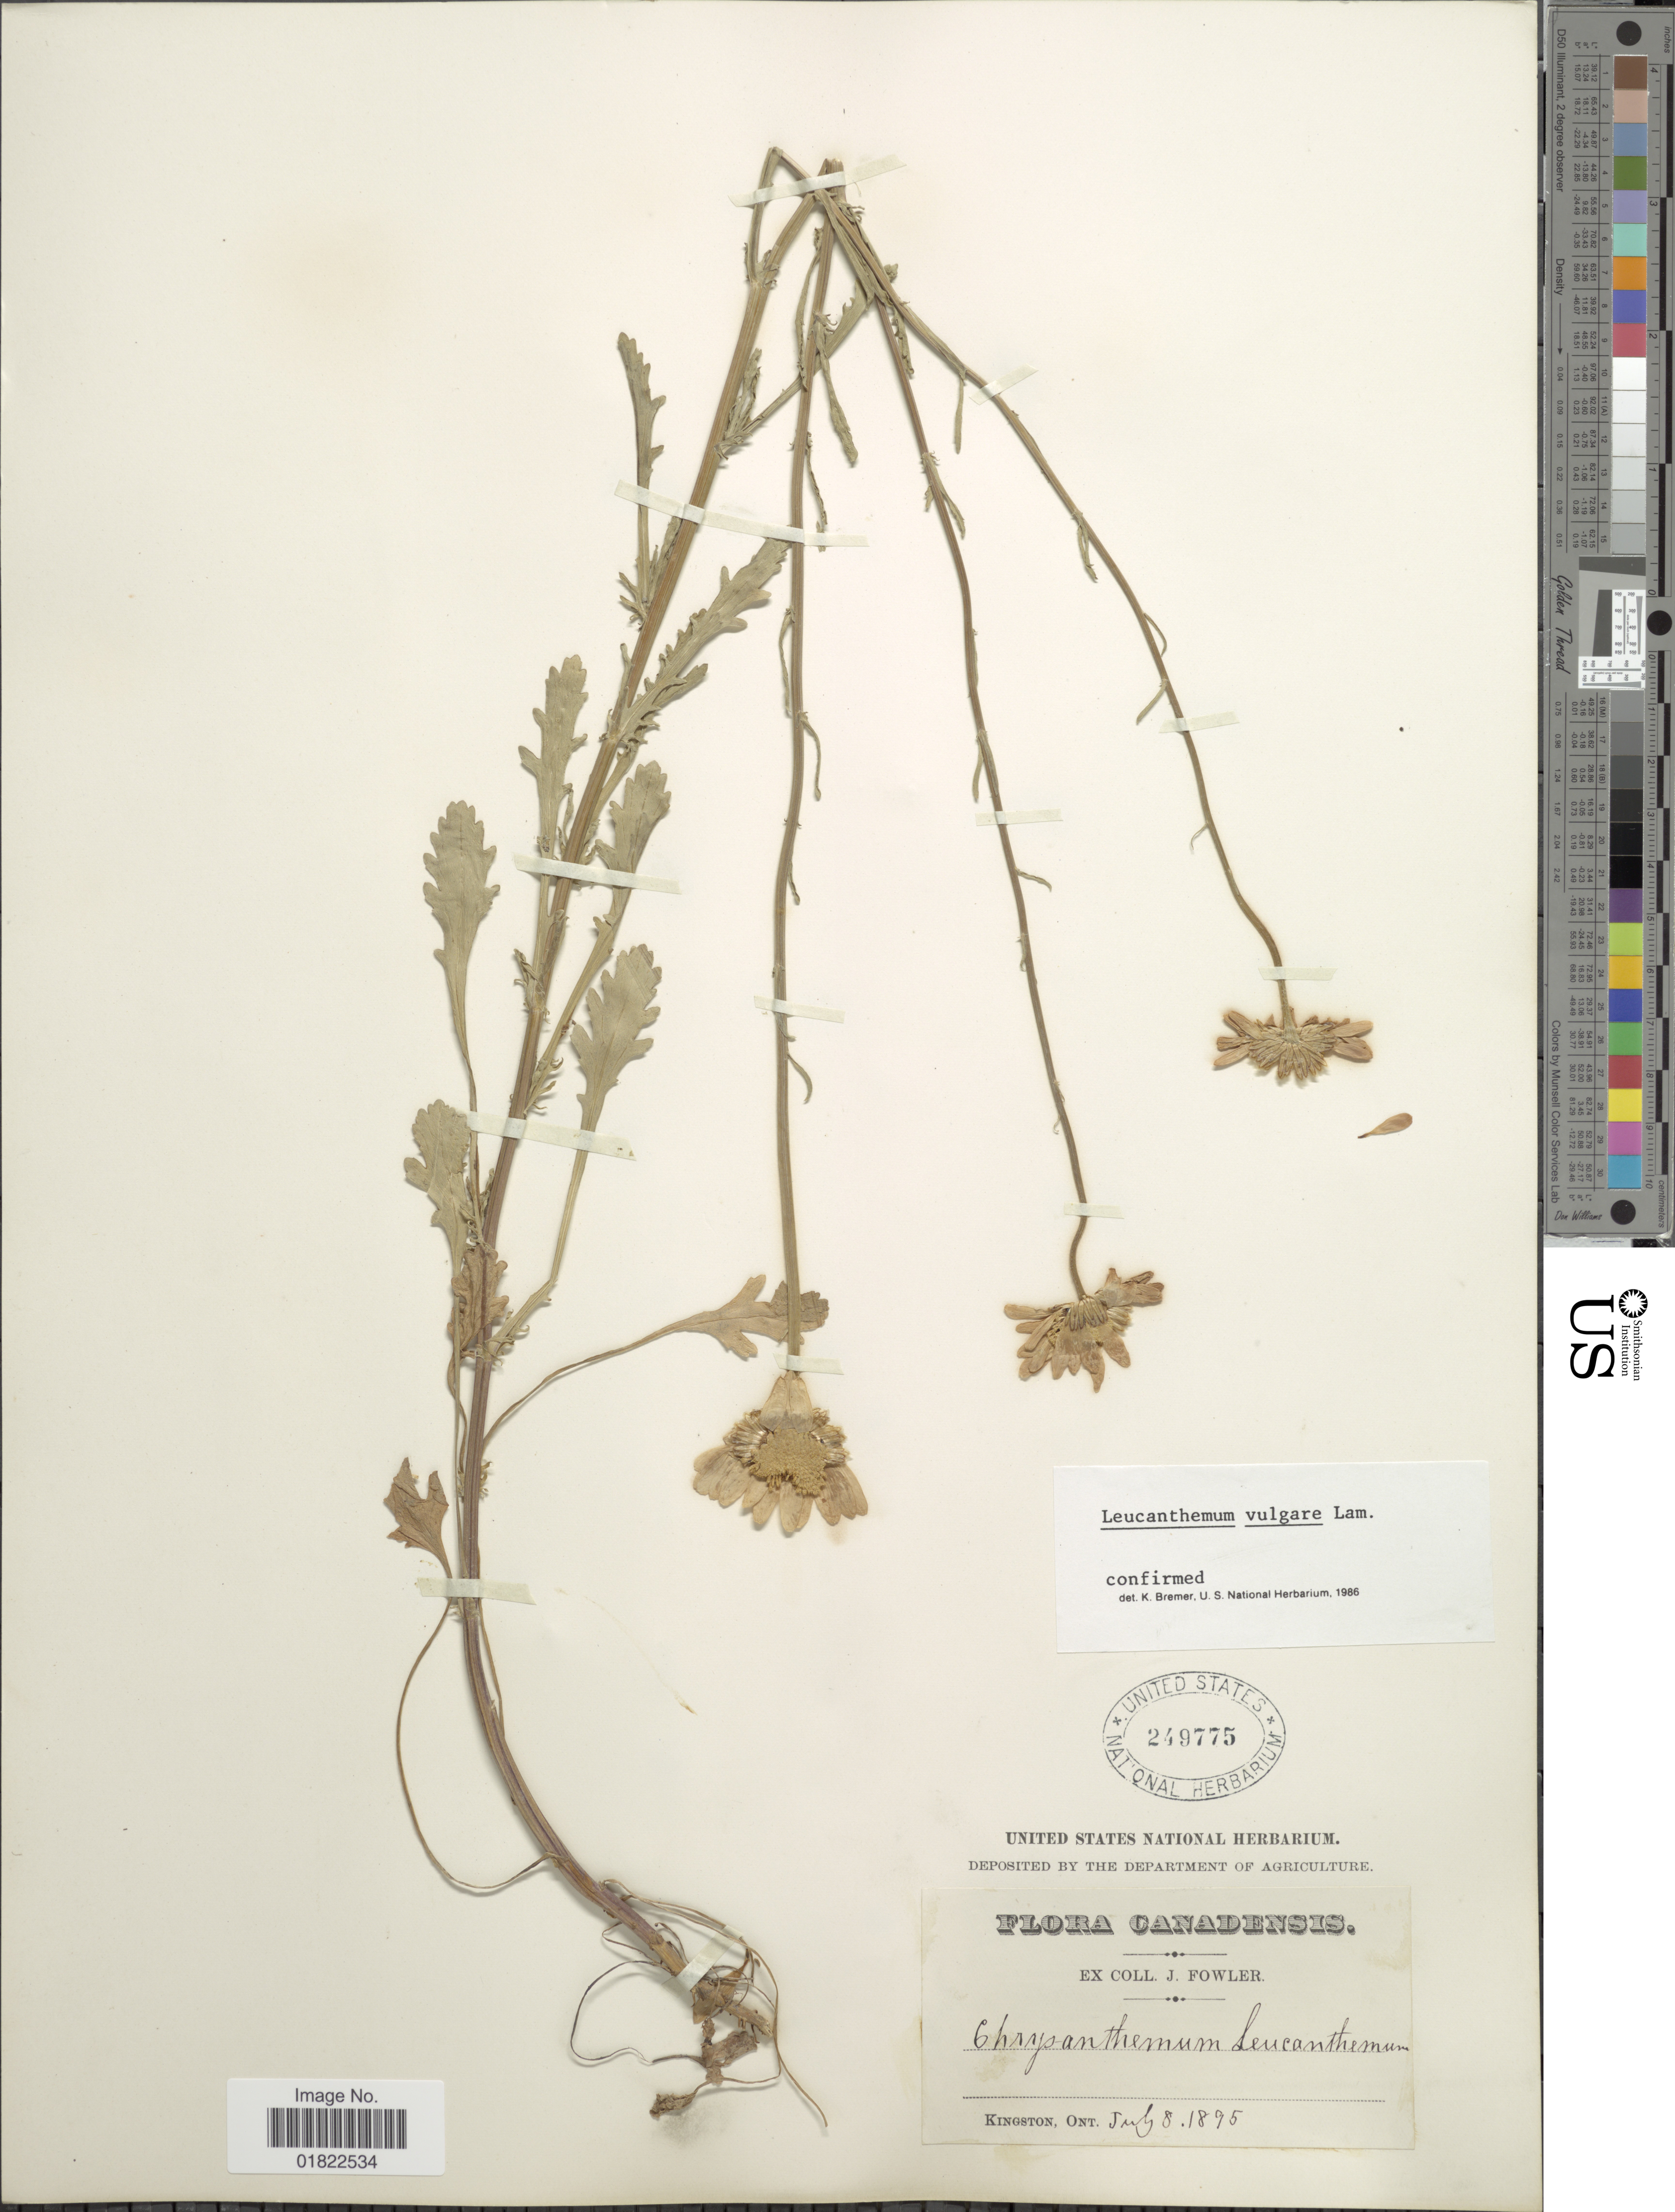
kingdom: Plantae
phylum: Tracheophyta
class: Magnoliopsida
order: Asterales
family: Asteraceae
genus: Leucanthemum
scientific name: Leucanthemum vulgare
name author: Lam.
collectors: J. P. Fowler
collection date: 1895-07-08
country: Canada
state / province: Ontario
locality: Kingston, Ont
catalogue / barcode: US 249775